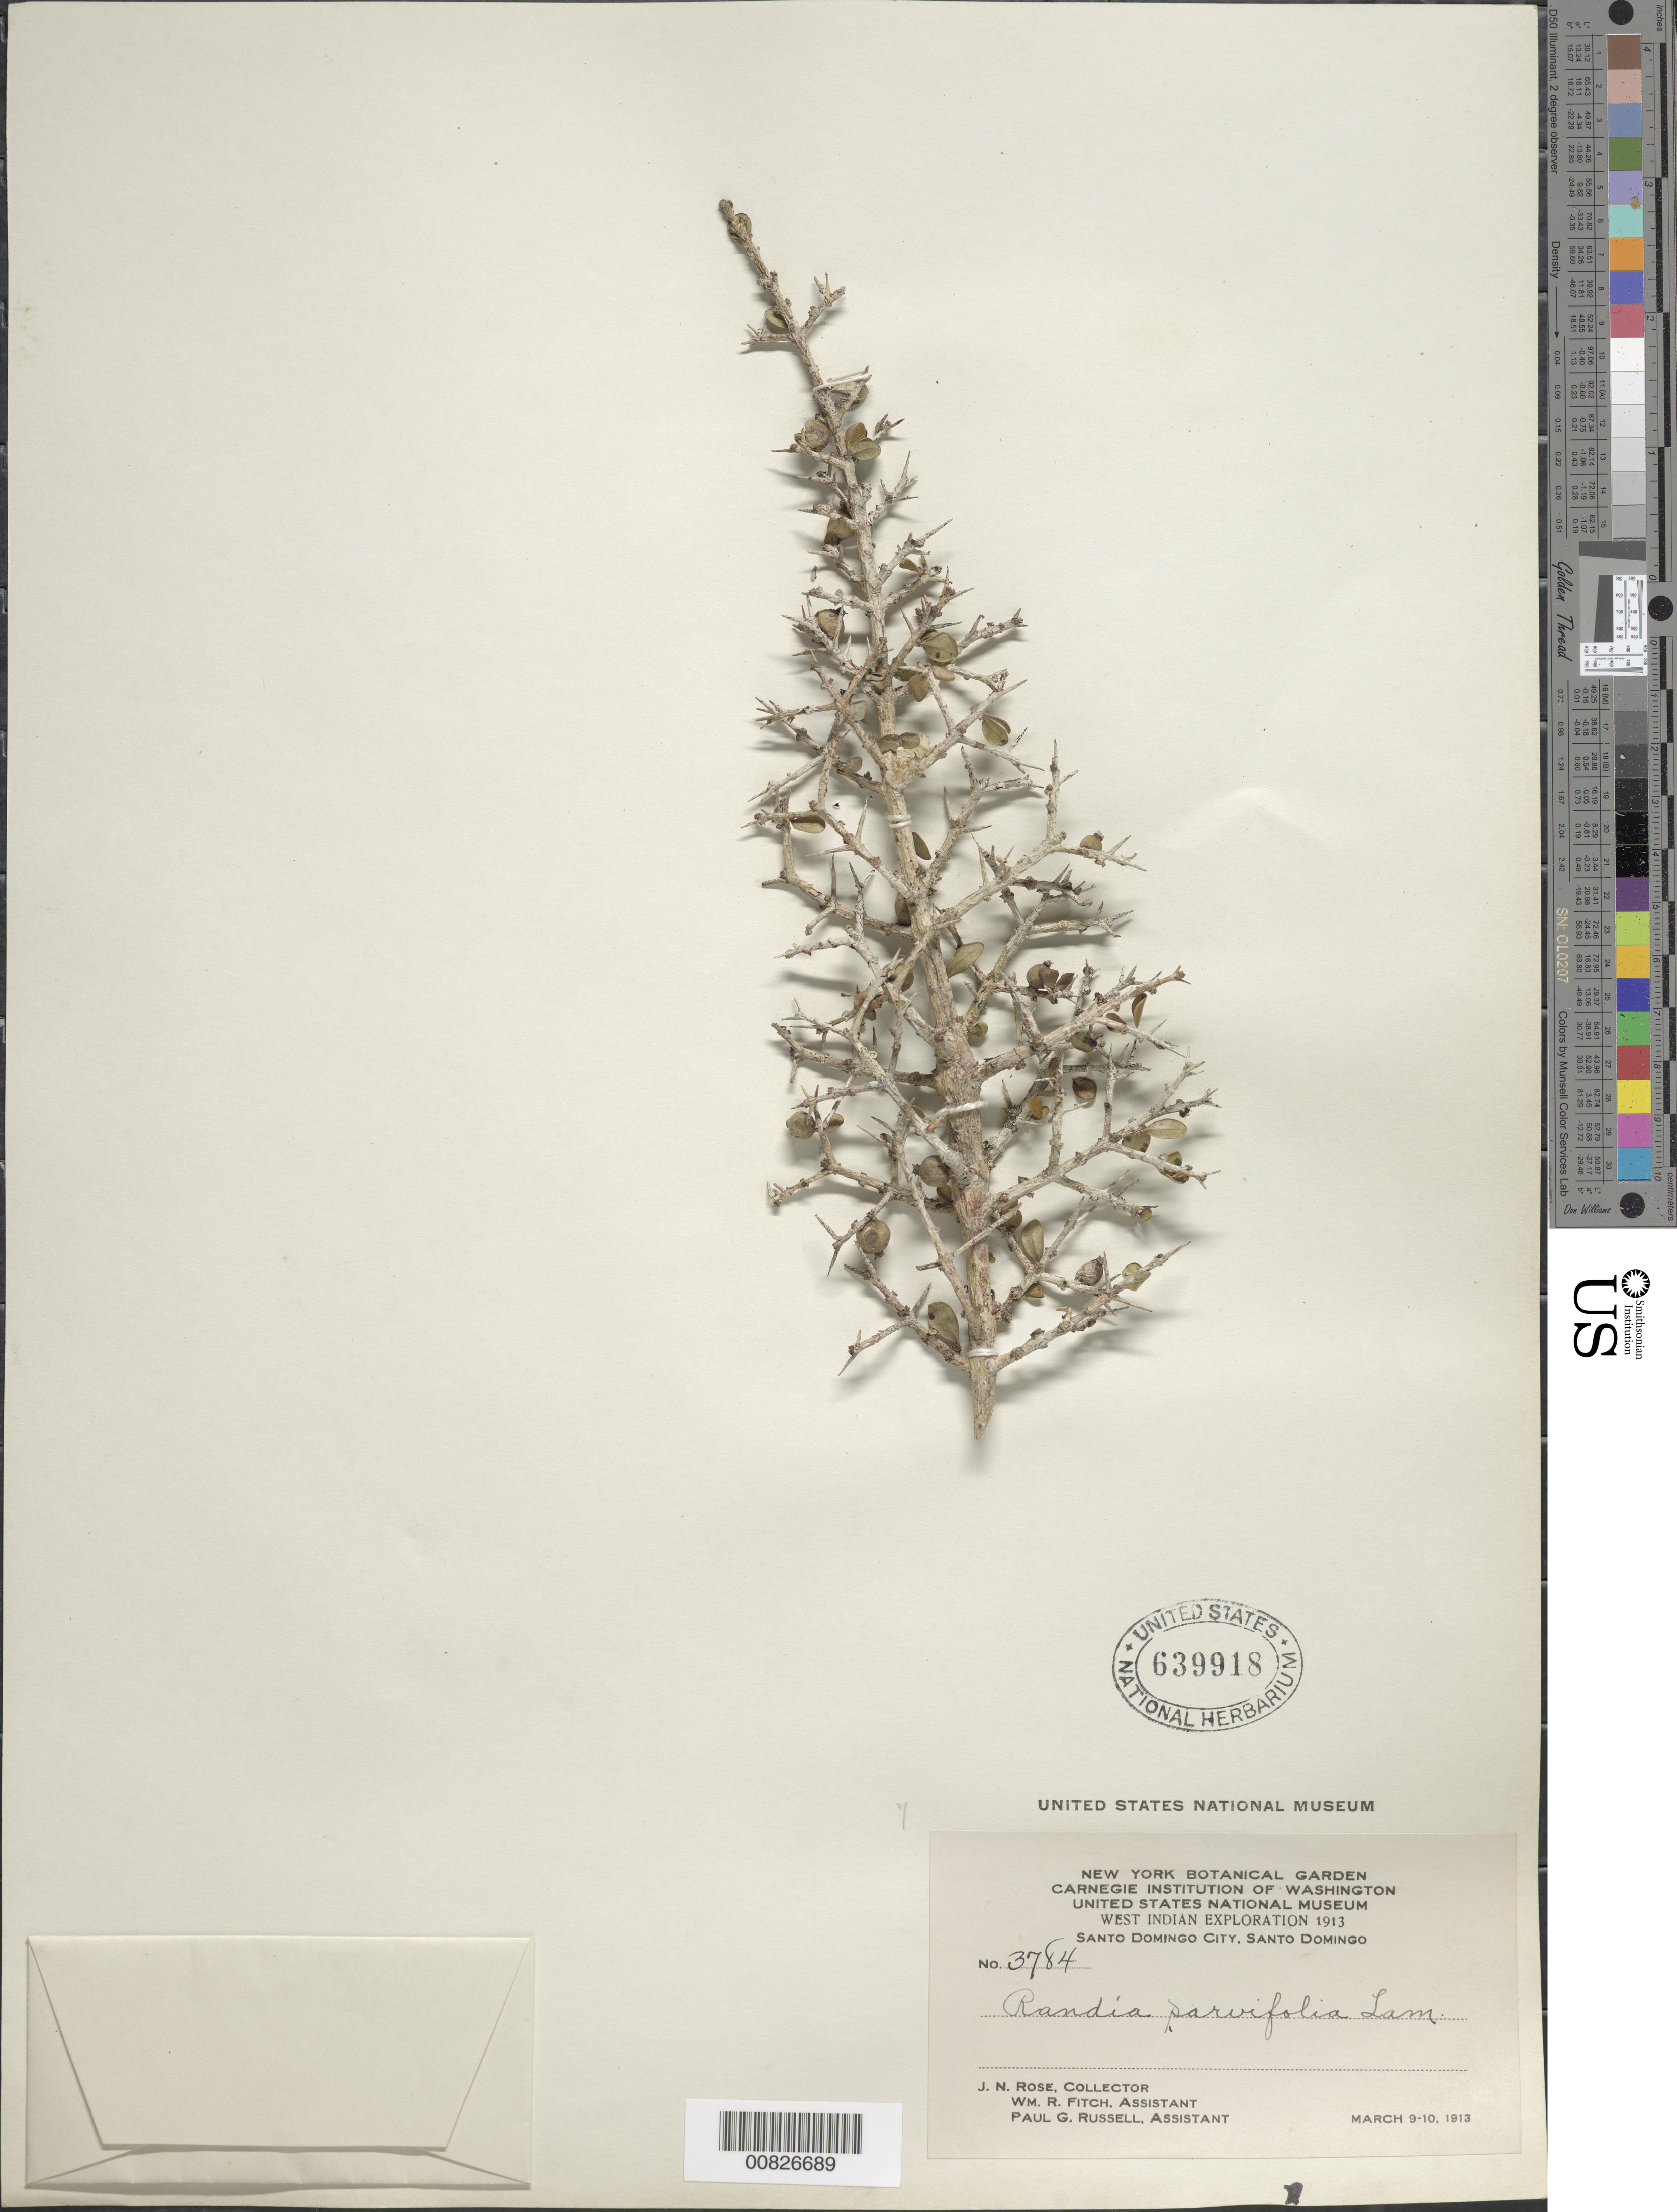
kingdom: Plantae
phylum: Tracheophyta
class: Magnoliopsida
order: Gentianales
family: Rubiaceae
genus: Randia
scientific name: Randia parvifolia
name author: Lam.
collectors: J. N. Rose, W. R. Fitch & P. G. Russell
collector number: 3784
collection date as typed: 09 Mar 1913 to 19 Mar 1913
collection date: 1913-03-09/1913-03-19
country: Dominican Republic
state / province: Distrito Nacional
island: Hispaniola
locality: Santo Domingo City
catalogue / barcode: US 639918